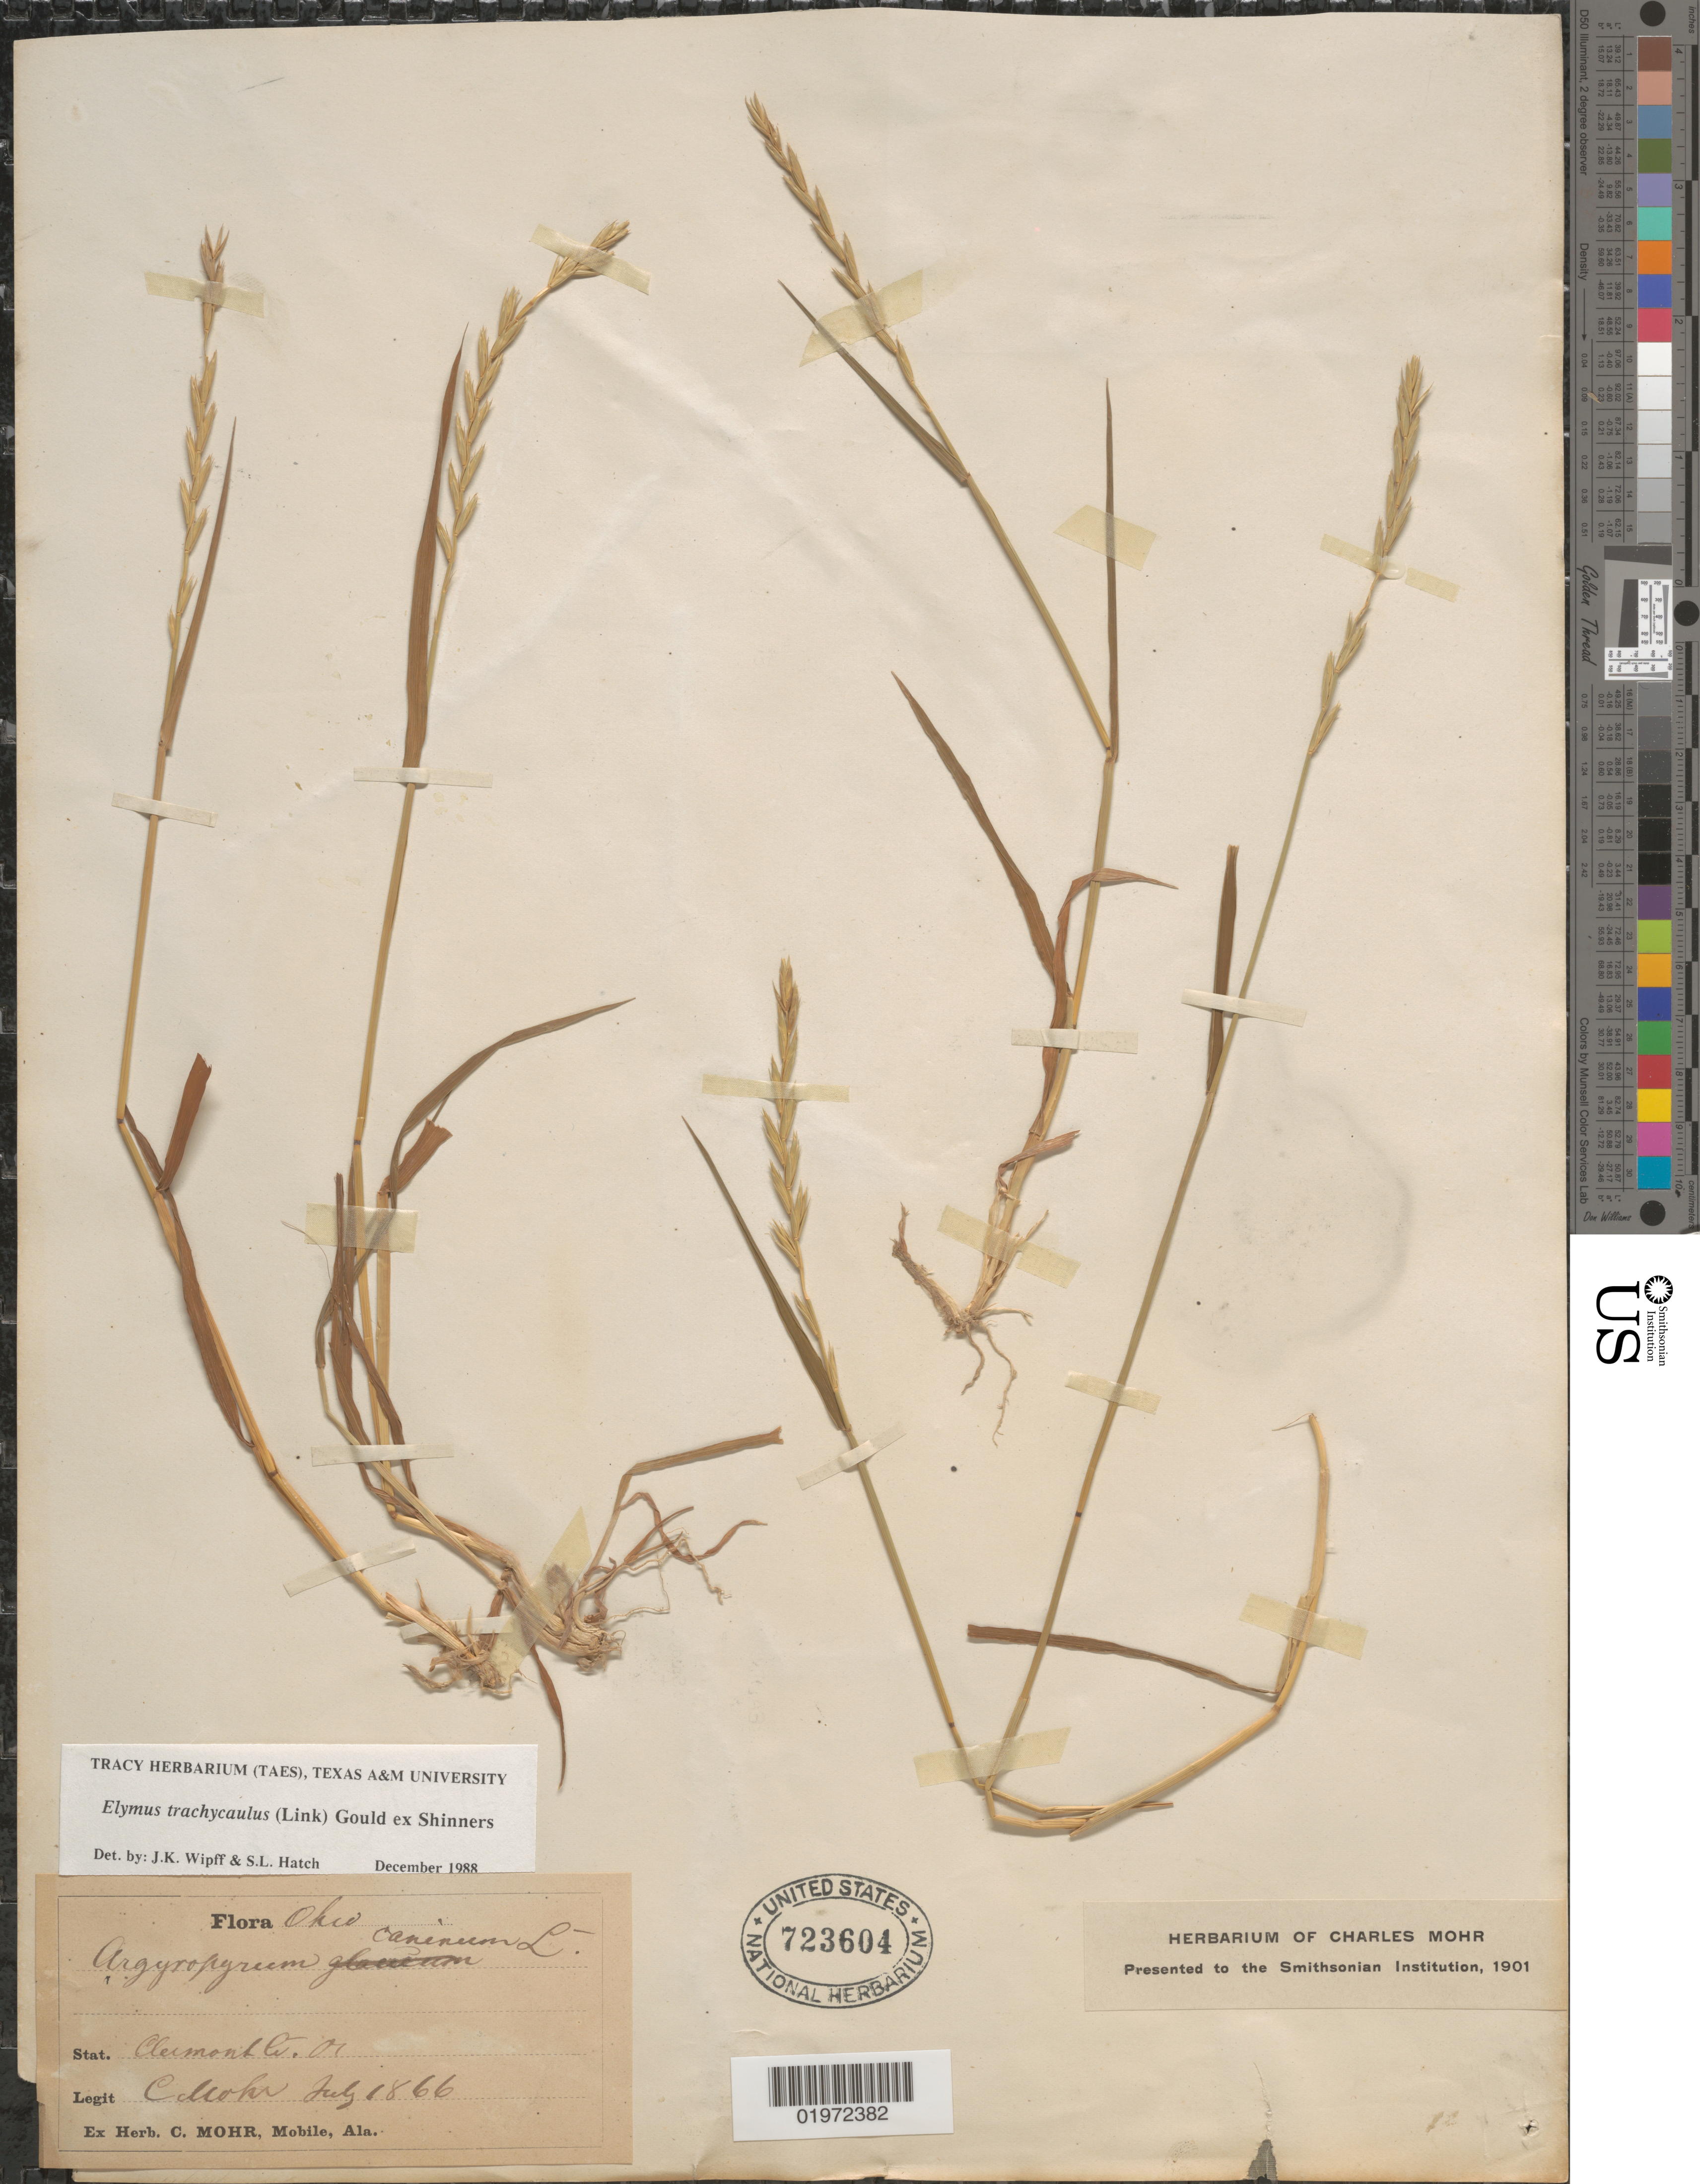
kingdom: Plantae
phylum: Tracheophyta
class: Liliopsida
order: Poales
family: Poaceae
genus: Elymus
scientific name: Elymus trachycaulus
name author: (Link) Gould ex Shinners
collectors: C. T. Mohr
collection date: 1866-07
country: United States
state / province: Ohio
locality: Clermont Co.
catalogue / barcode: US 723604